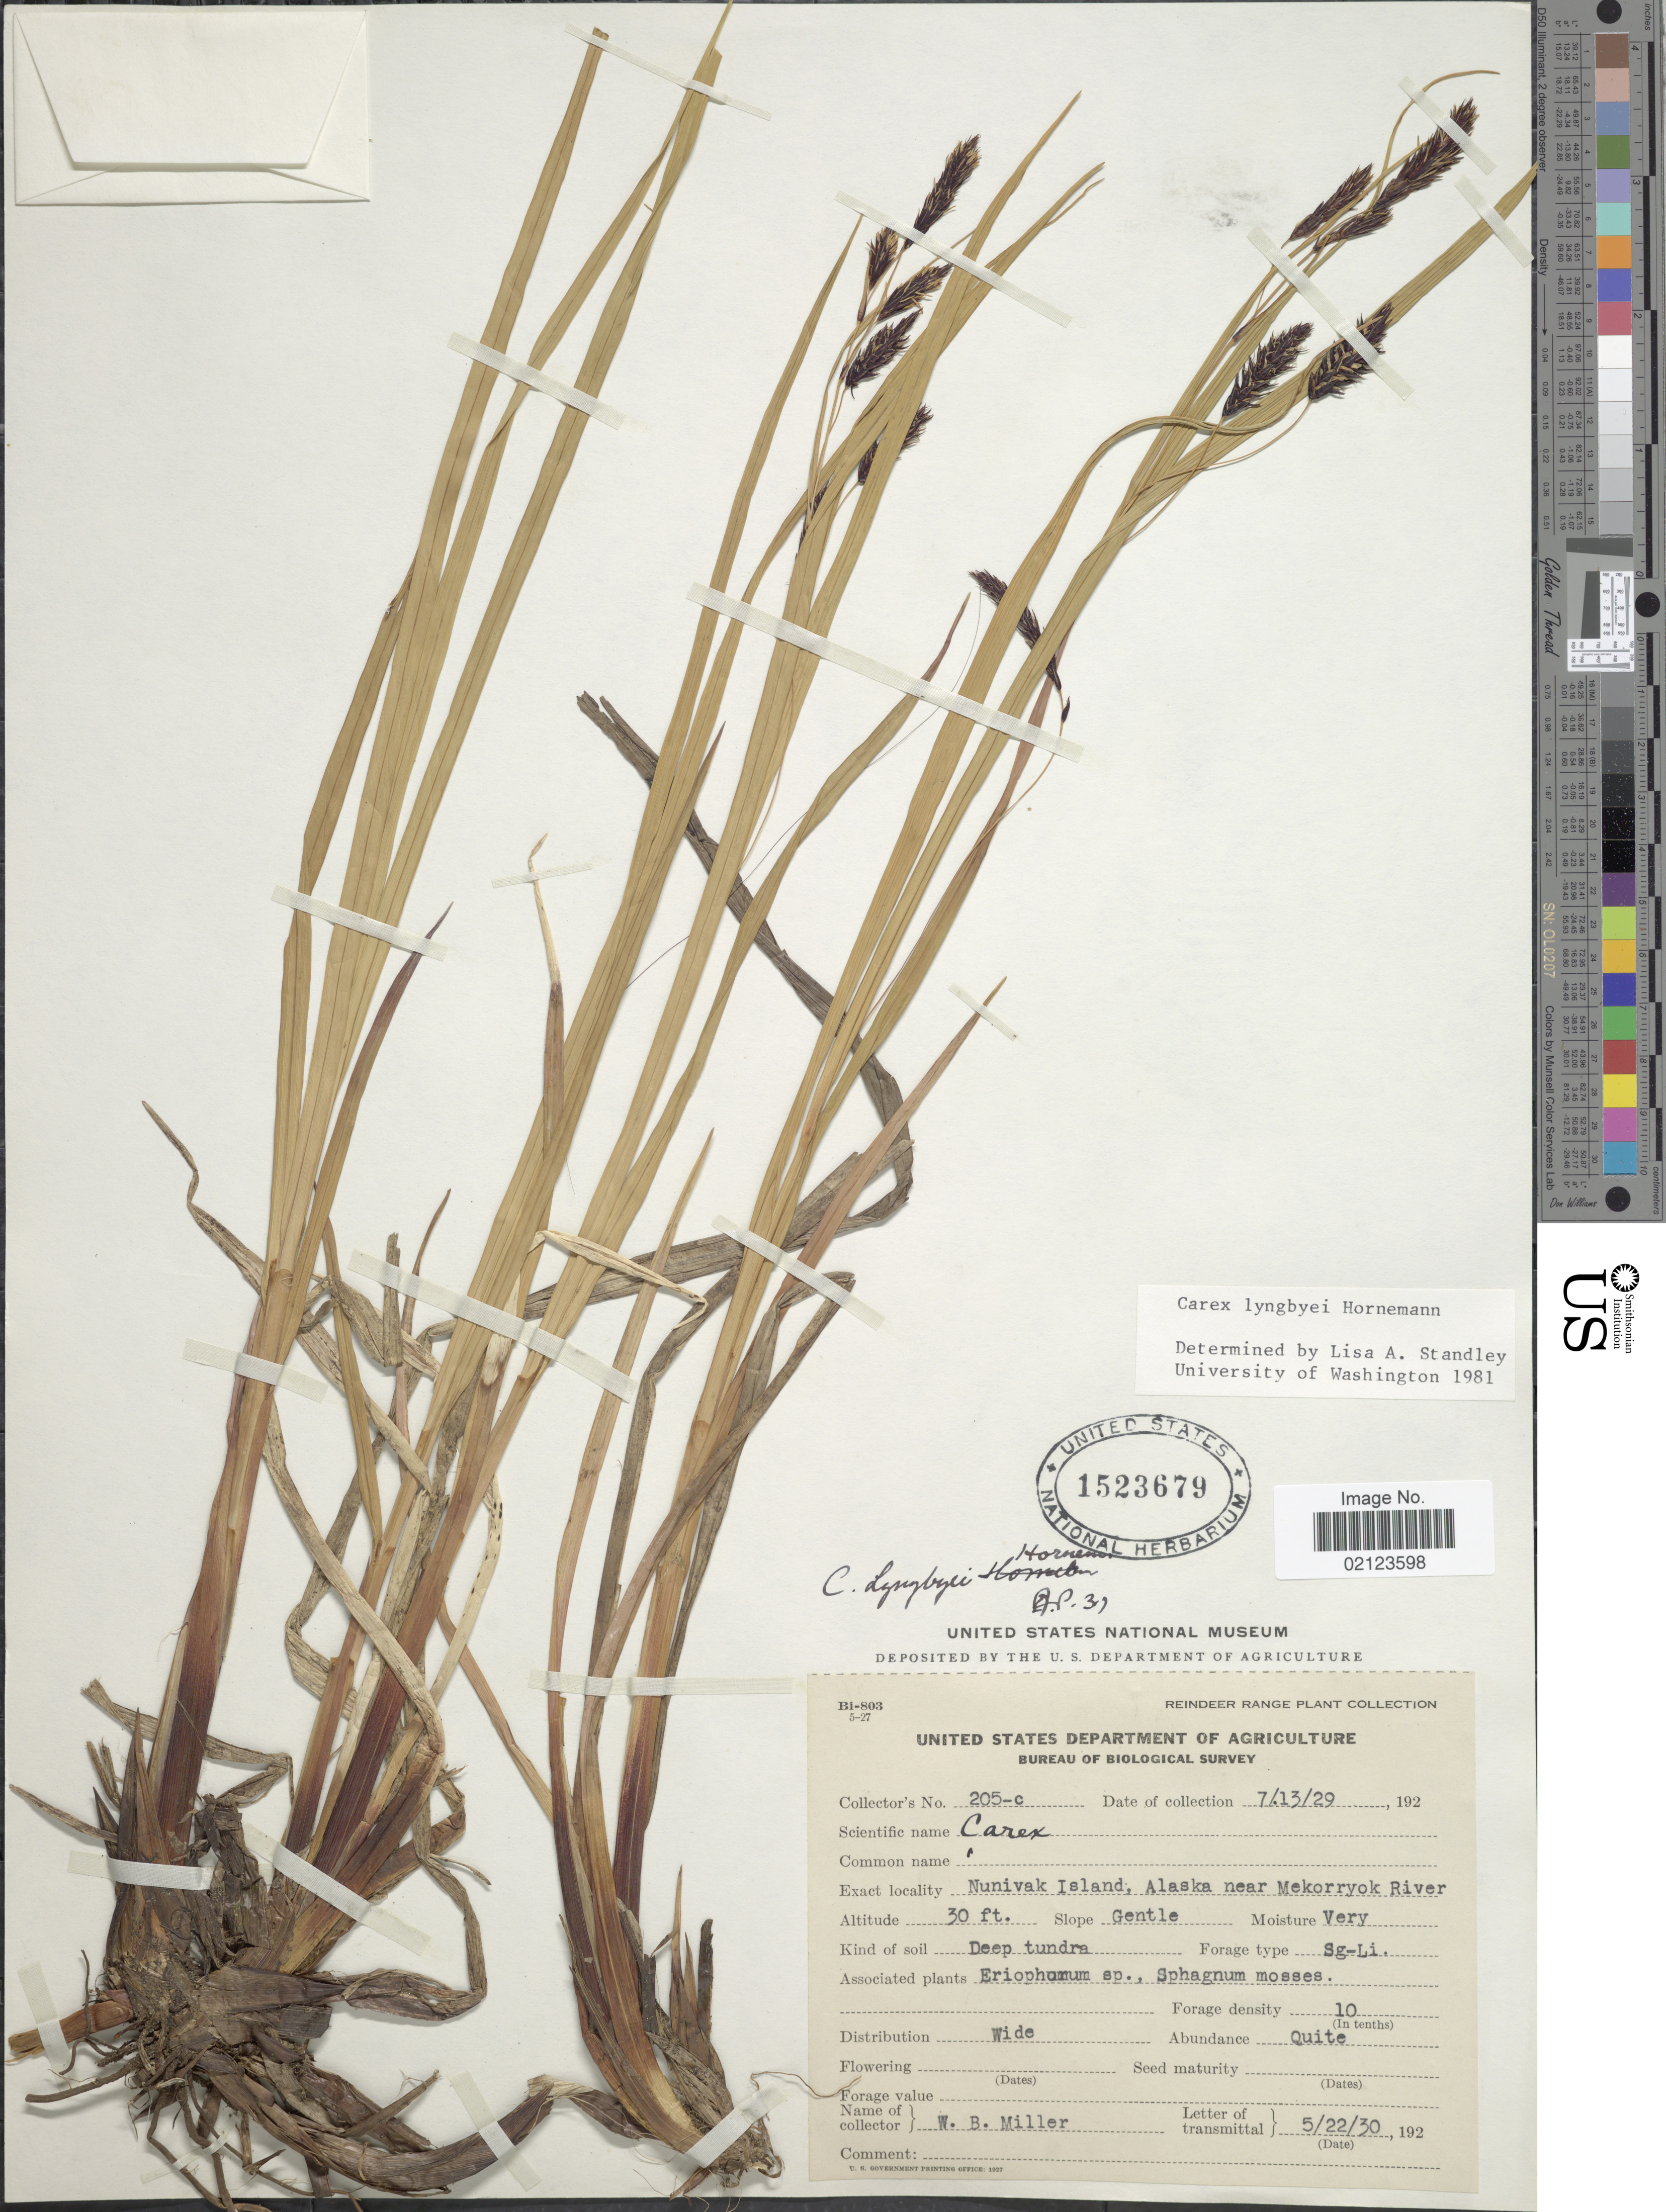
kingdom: Plantae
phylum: Tracheophyta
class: Liliopsida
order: Poales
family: Cyperaceae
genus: Carex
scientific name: Carex lyngbyei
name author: Hornem.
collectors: W. Miller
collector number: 205-c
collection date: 1929-07-13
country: United States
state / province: Alaska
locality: Nunivak Island, Alaska near Mekorryok River. Slope Gentle.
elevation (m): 9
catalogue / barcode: US 1523679